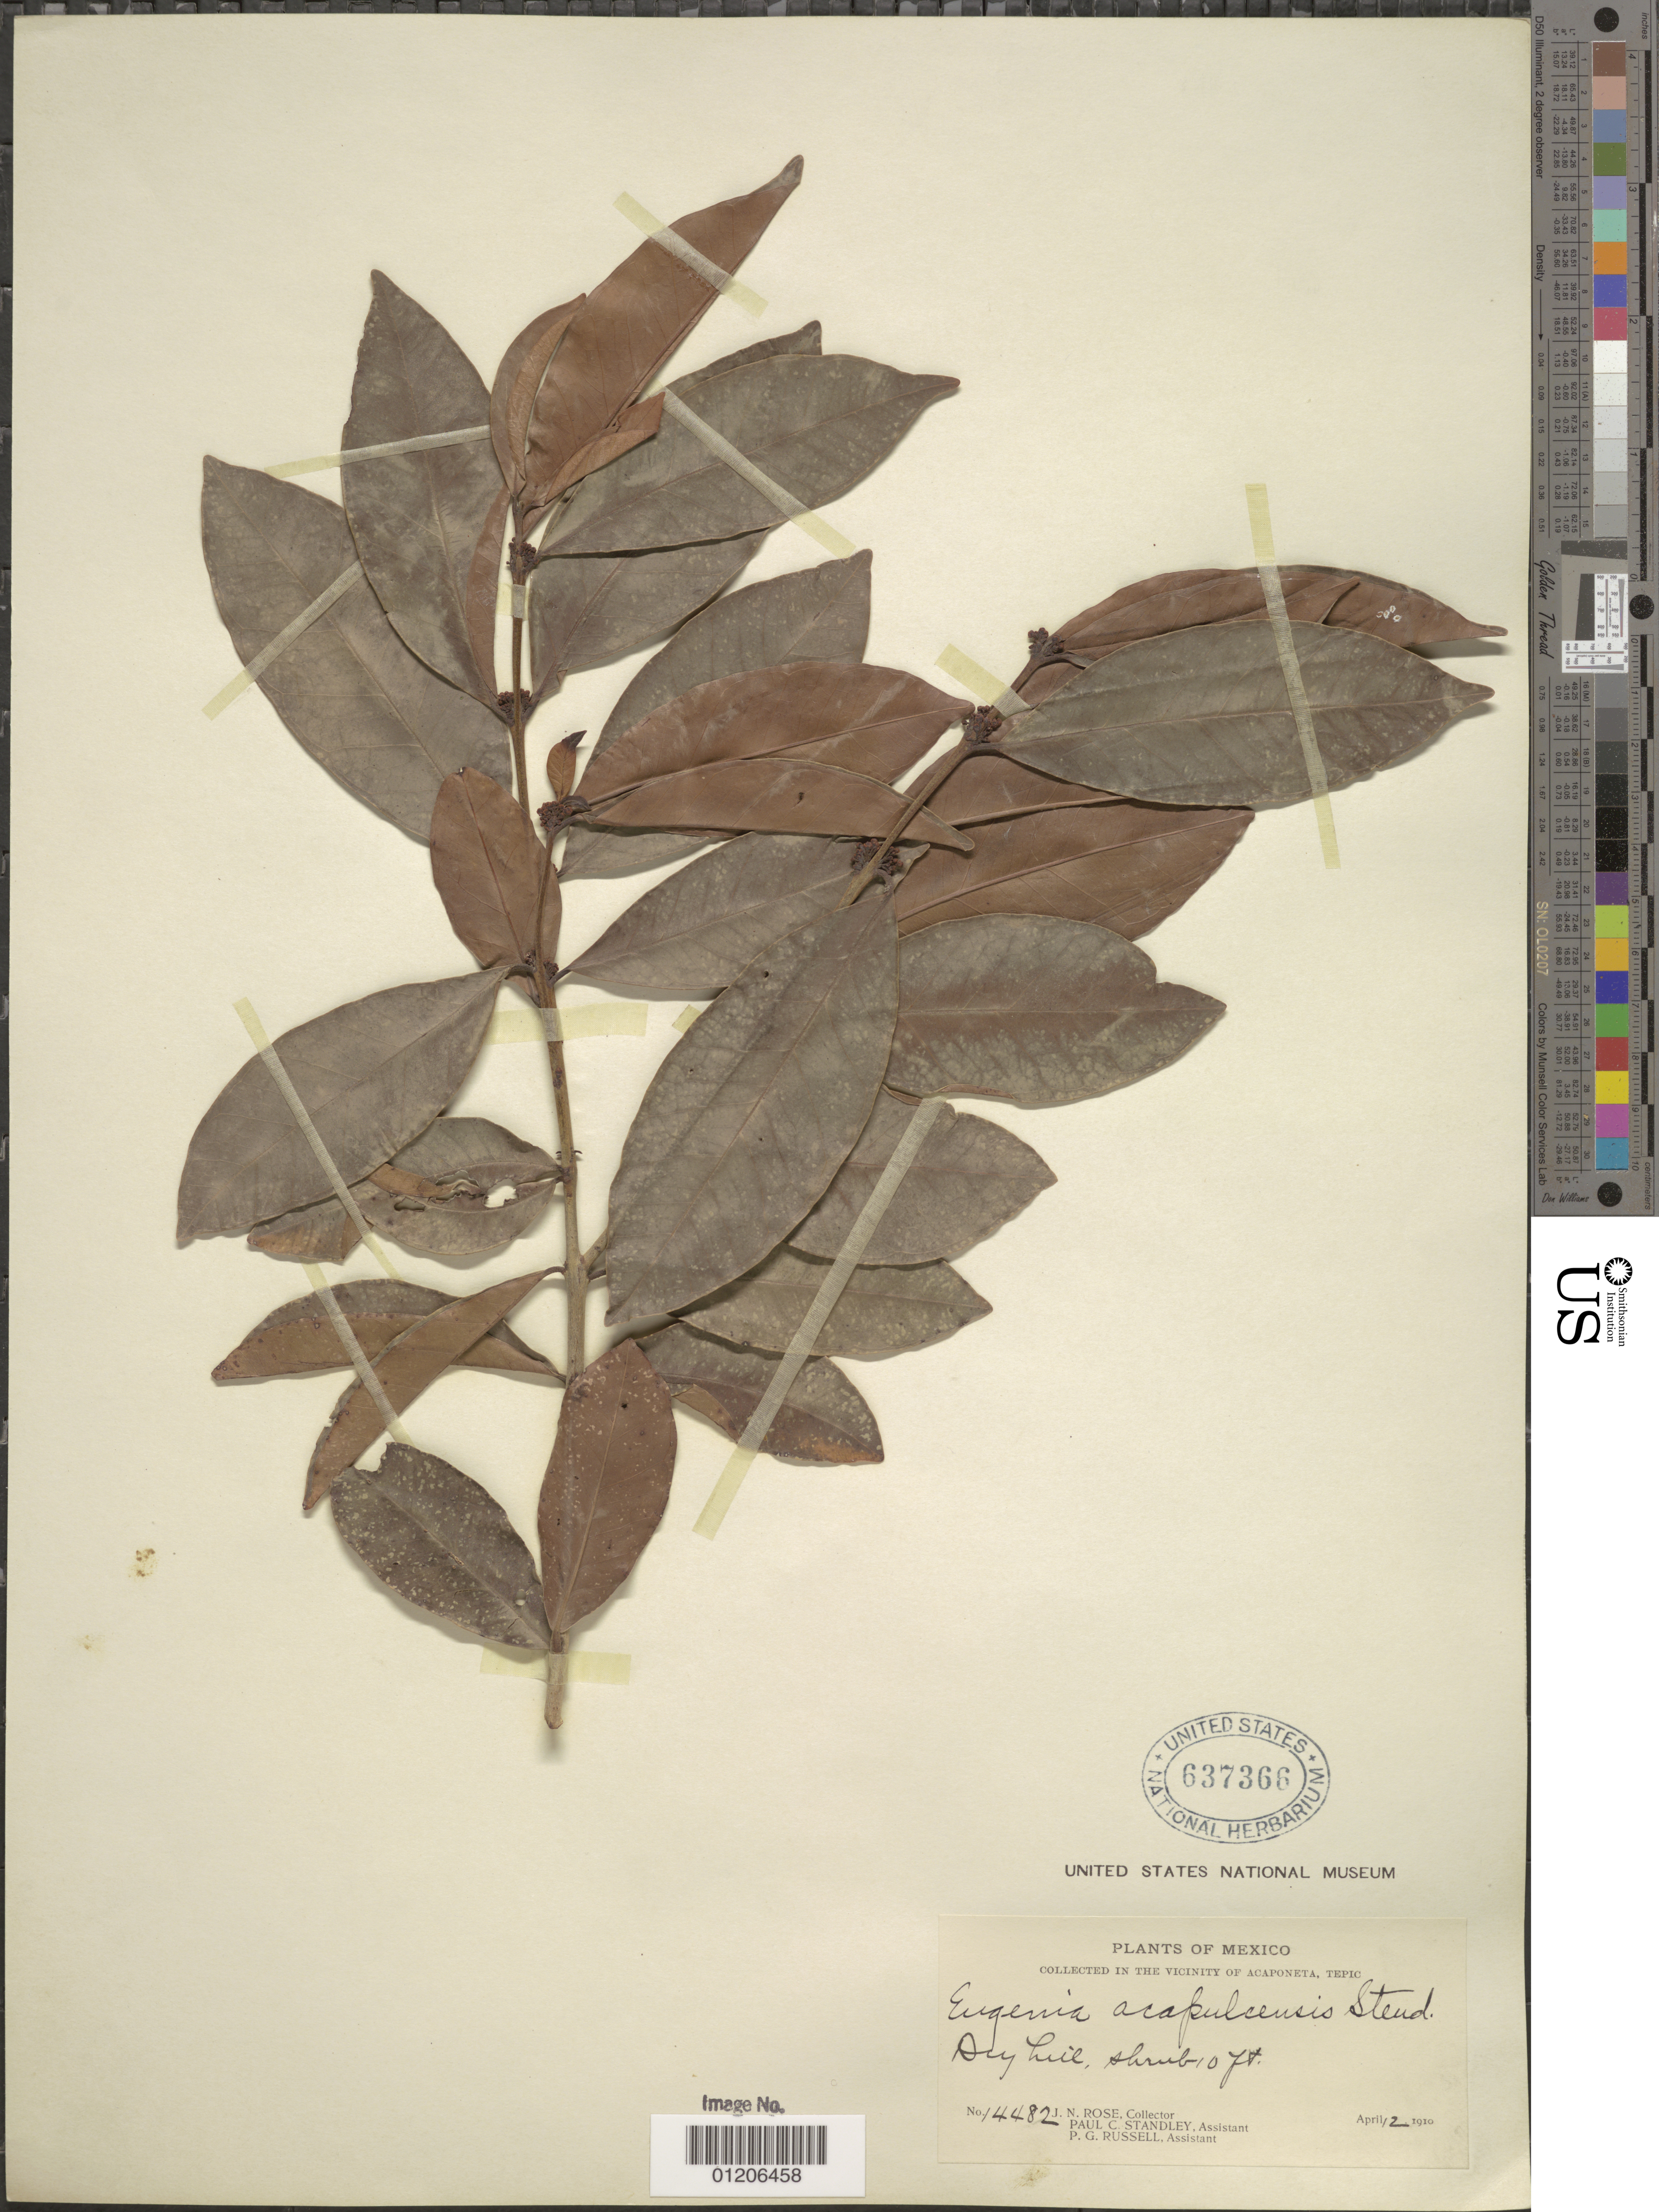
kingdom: Plantae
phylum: Tracheophyta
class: Magnoliopsida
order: Myrtales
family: Myrtaceae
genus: Eugenia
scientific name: Eugenia acapulcensis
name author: Steud.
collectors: J. N. Rose, P. C. Standley & P. G. Russell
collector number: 14482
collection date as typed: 12 Apr 1910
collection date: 1910-04-12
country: Mexico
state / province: Nayarit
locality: Vicinity of Acaponeta, Tepic.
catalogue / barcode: US 637366